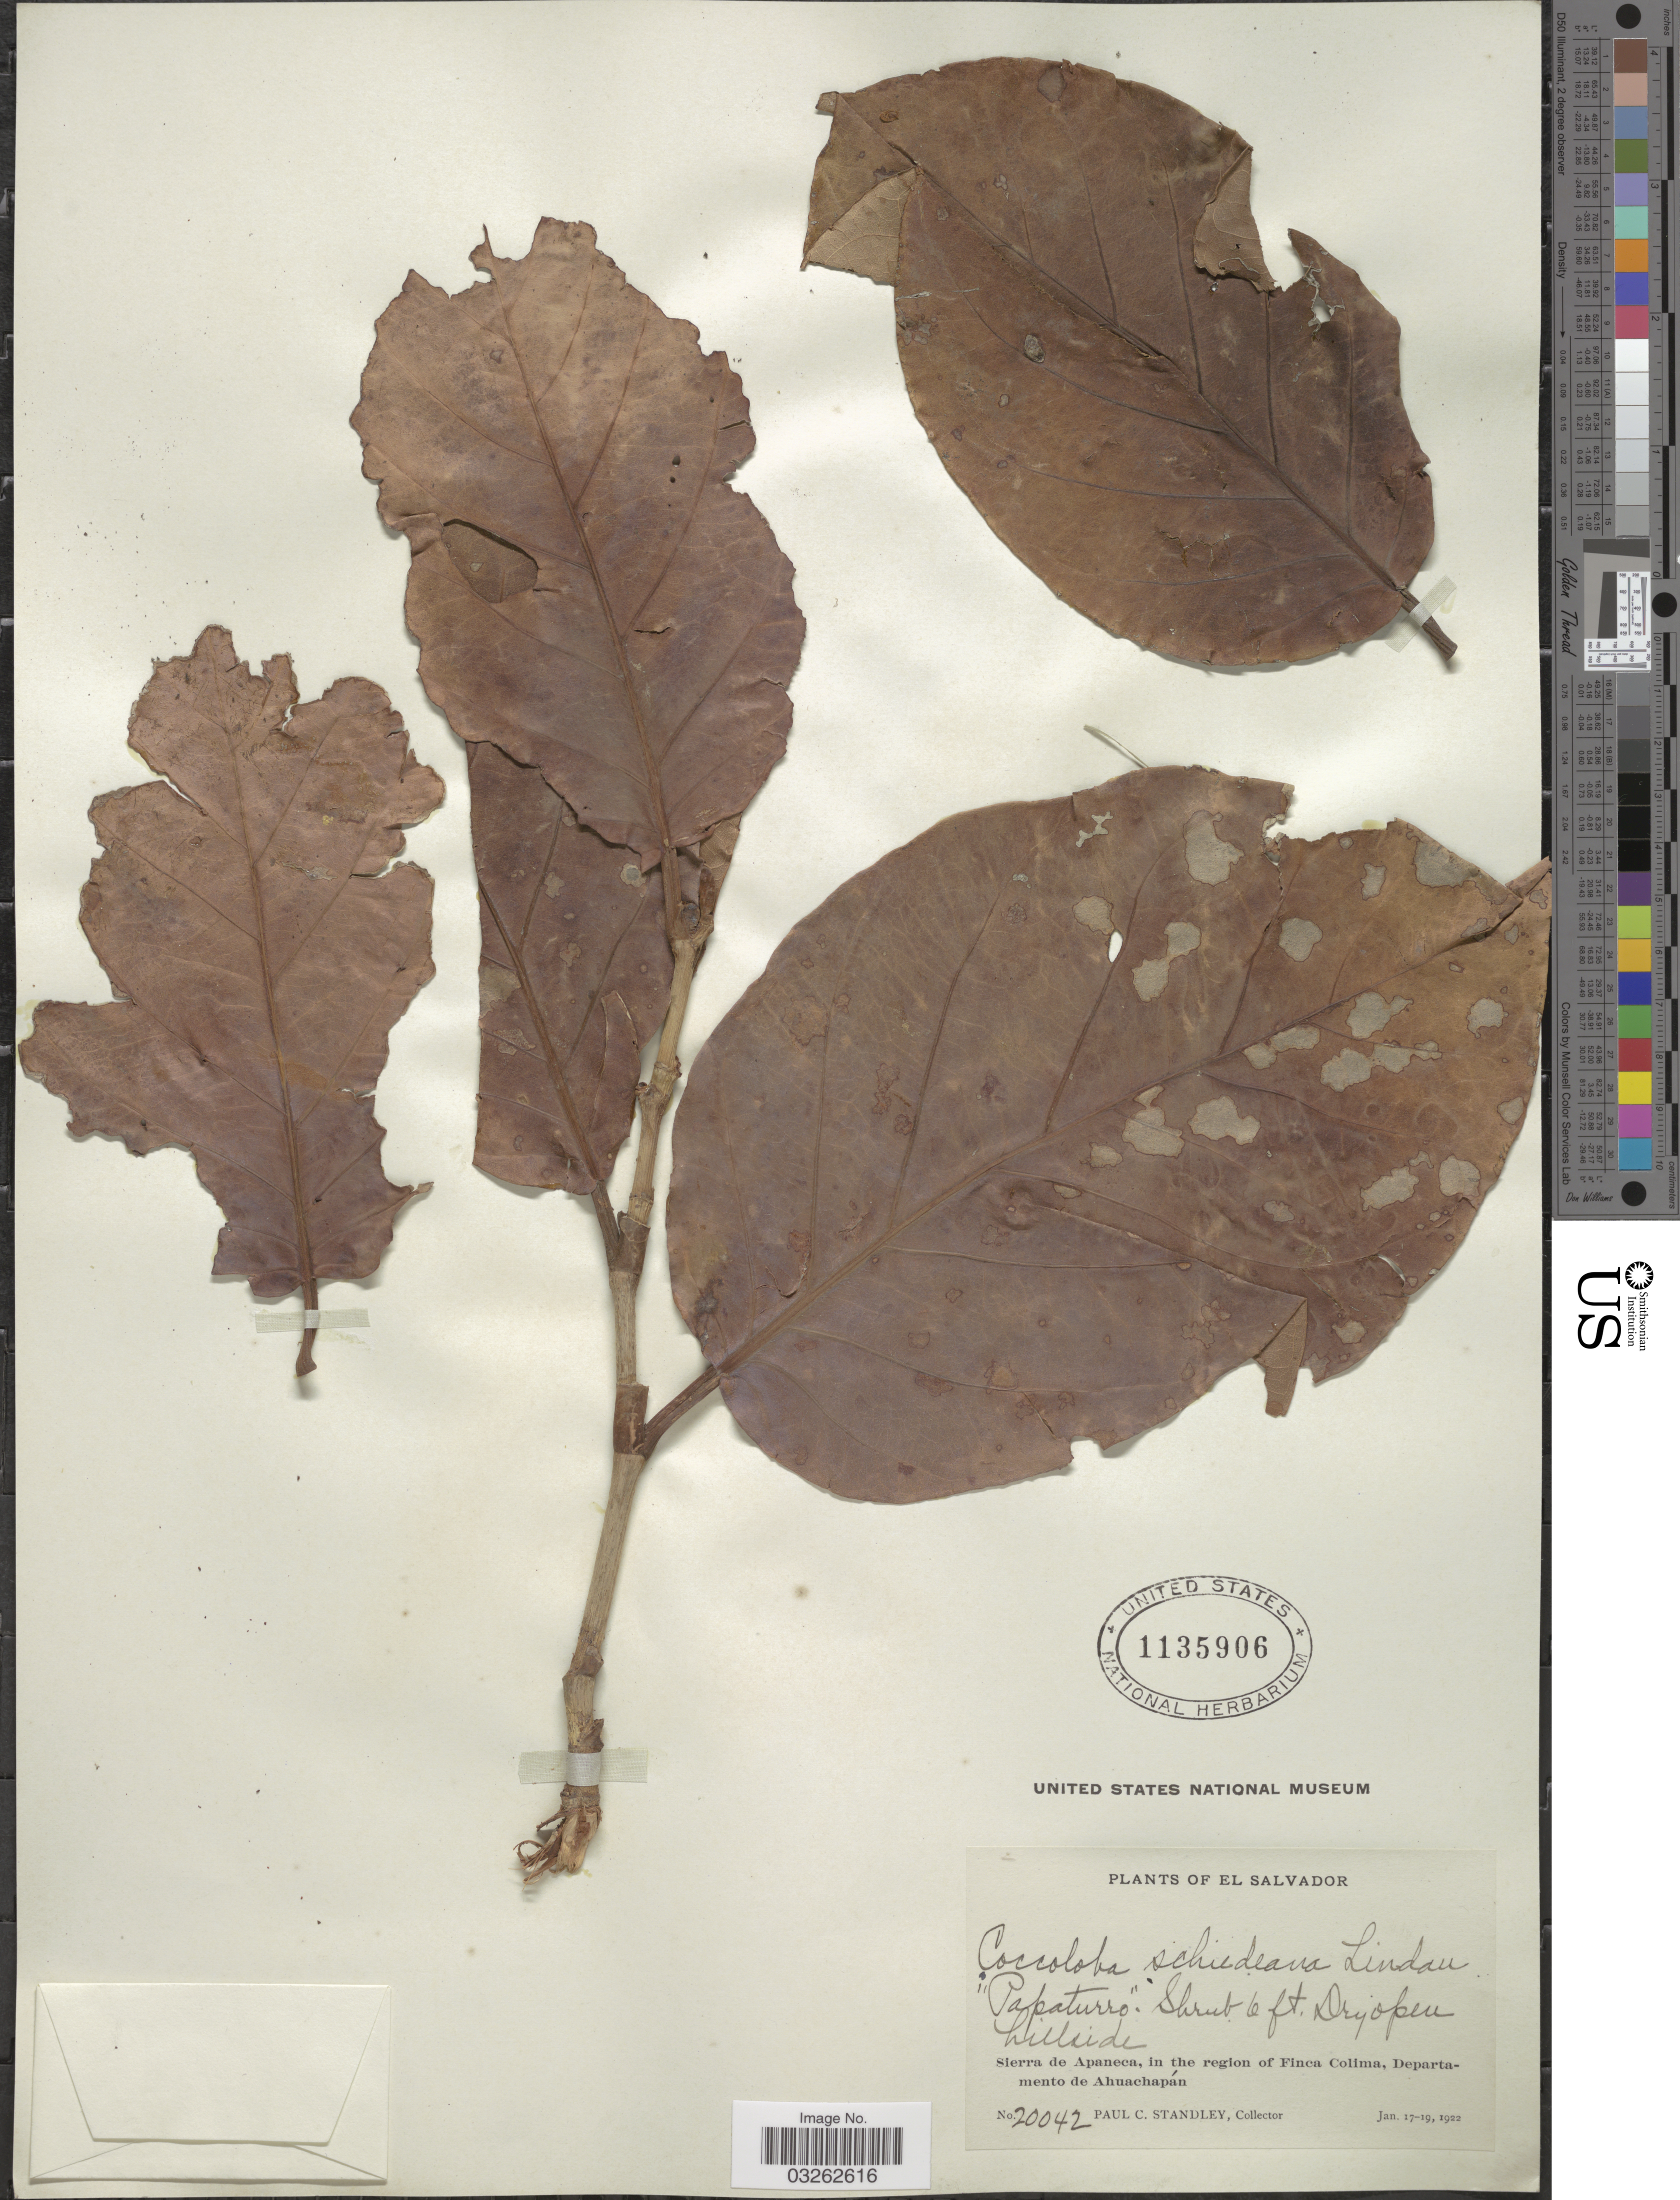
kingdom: Plantae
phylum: Tracheophyta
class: Magnoliopsida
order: Caryophyllales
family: Polygonaceae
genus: Coccoloba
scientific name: Coccoloba barbadensis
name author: Jacq.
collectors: P. C. Standley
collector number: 20042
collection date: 1922-01-17/1922-01-19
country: El Salvador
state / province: Ahuachapan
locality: Sierra de Apaneca, in the region of Finca Colima, Departamento de Ahuachapán.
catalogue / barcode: US 1135906